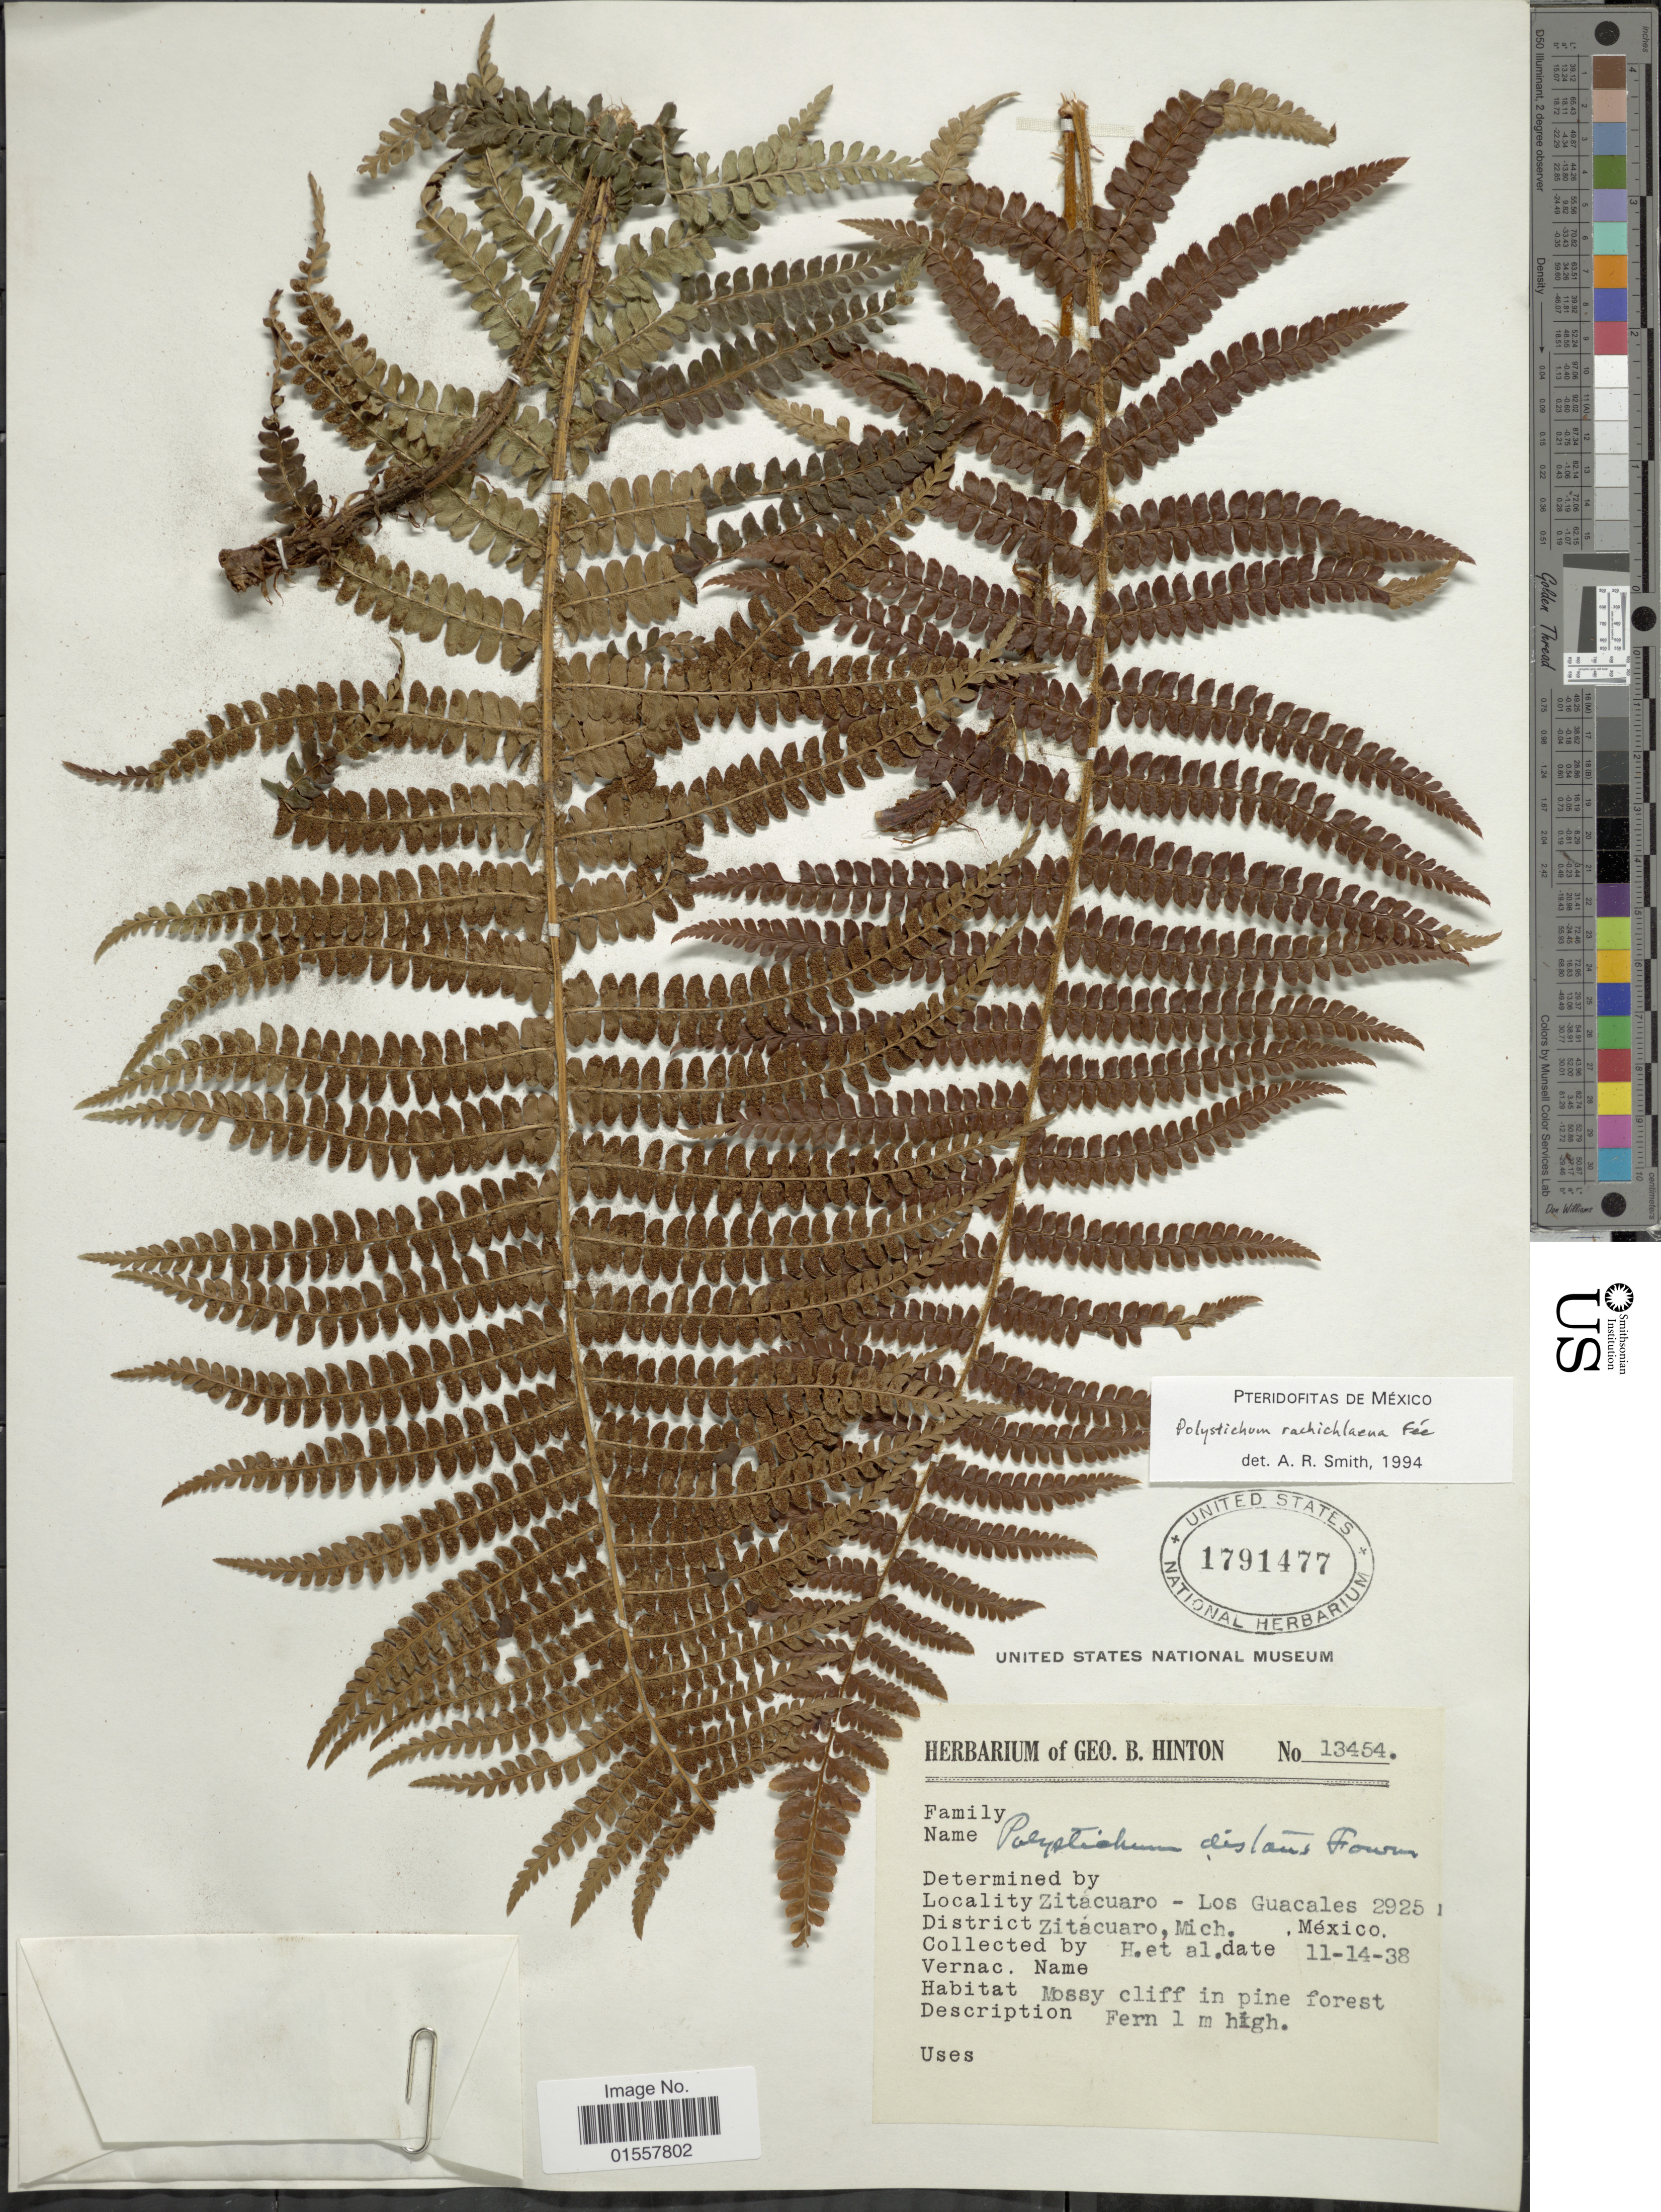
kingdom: Plantae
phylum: Tracheophyta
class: Polypodiopsida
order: Polypodiales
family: Dryopteridaceae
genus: Polystichum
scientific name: Polystichum rachichlaena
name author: Fée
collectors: G. B. Hinton & et al.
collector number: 13454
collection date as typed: Transcribed d/m/y: 14/11/38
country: Mexico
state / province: Michoacán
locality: Zitacuaro, Los Guacales, District Zitacuaro, Mich., Mexico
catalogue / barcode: US 1791447